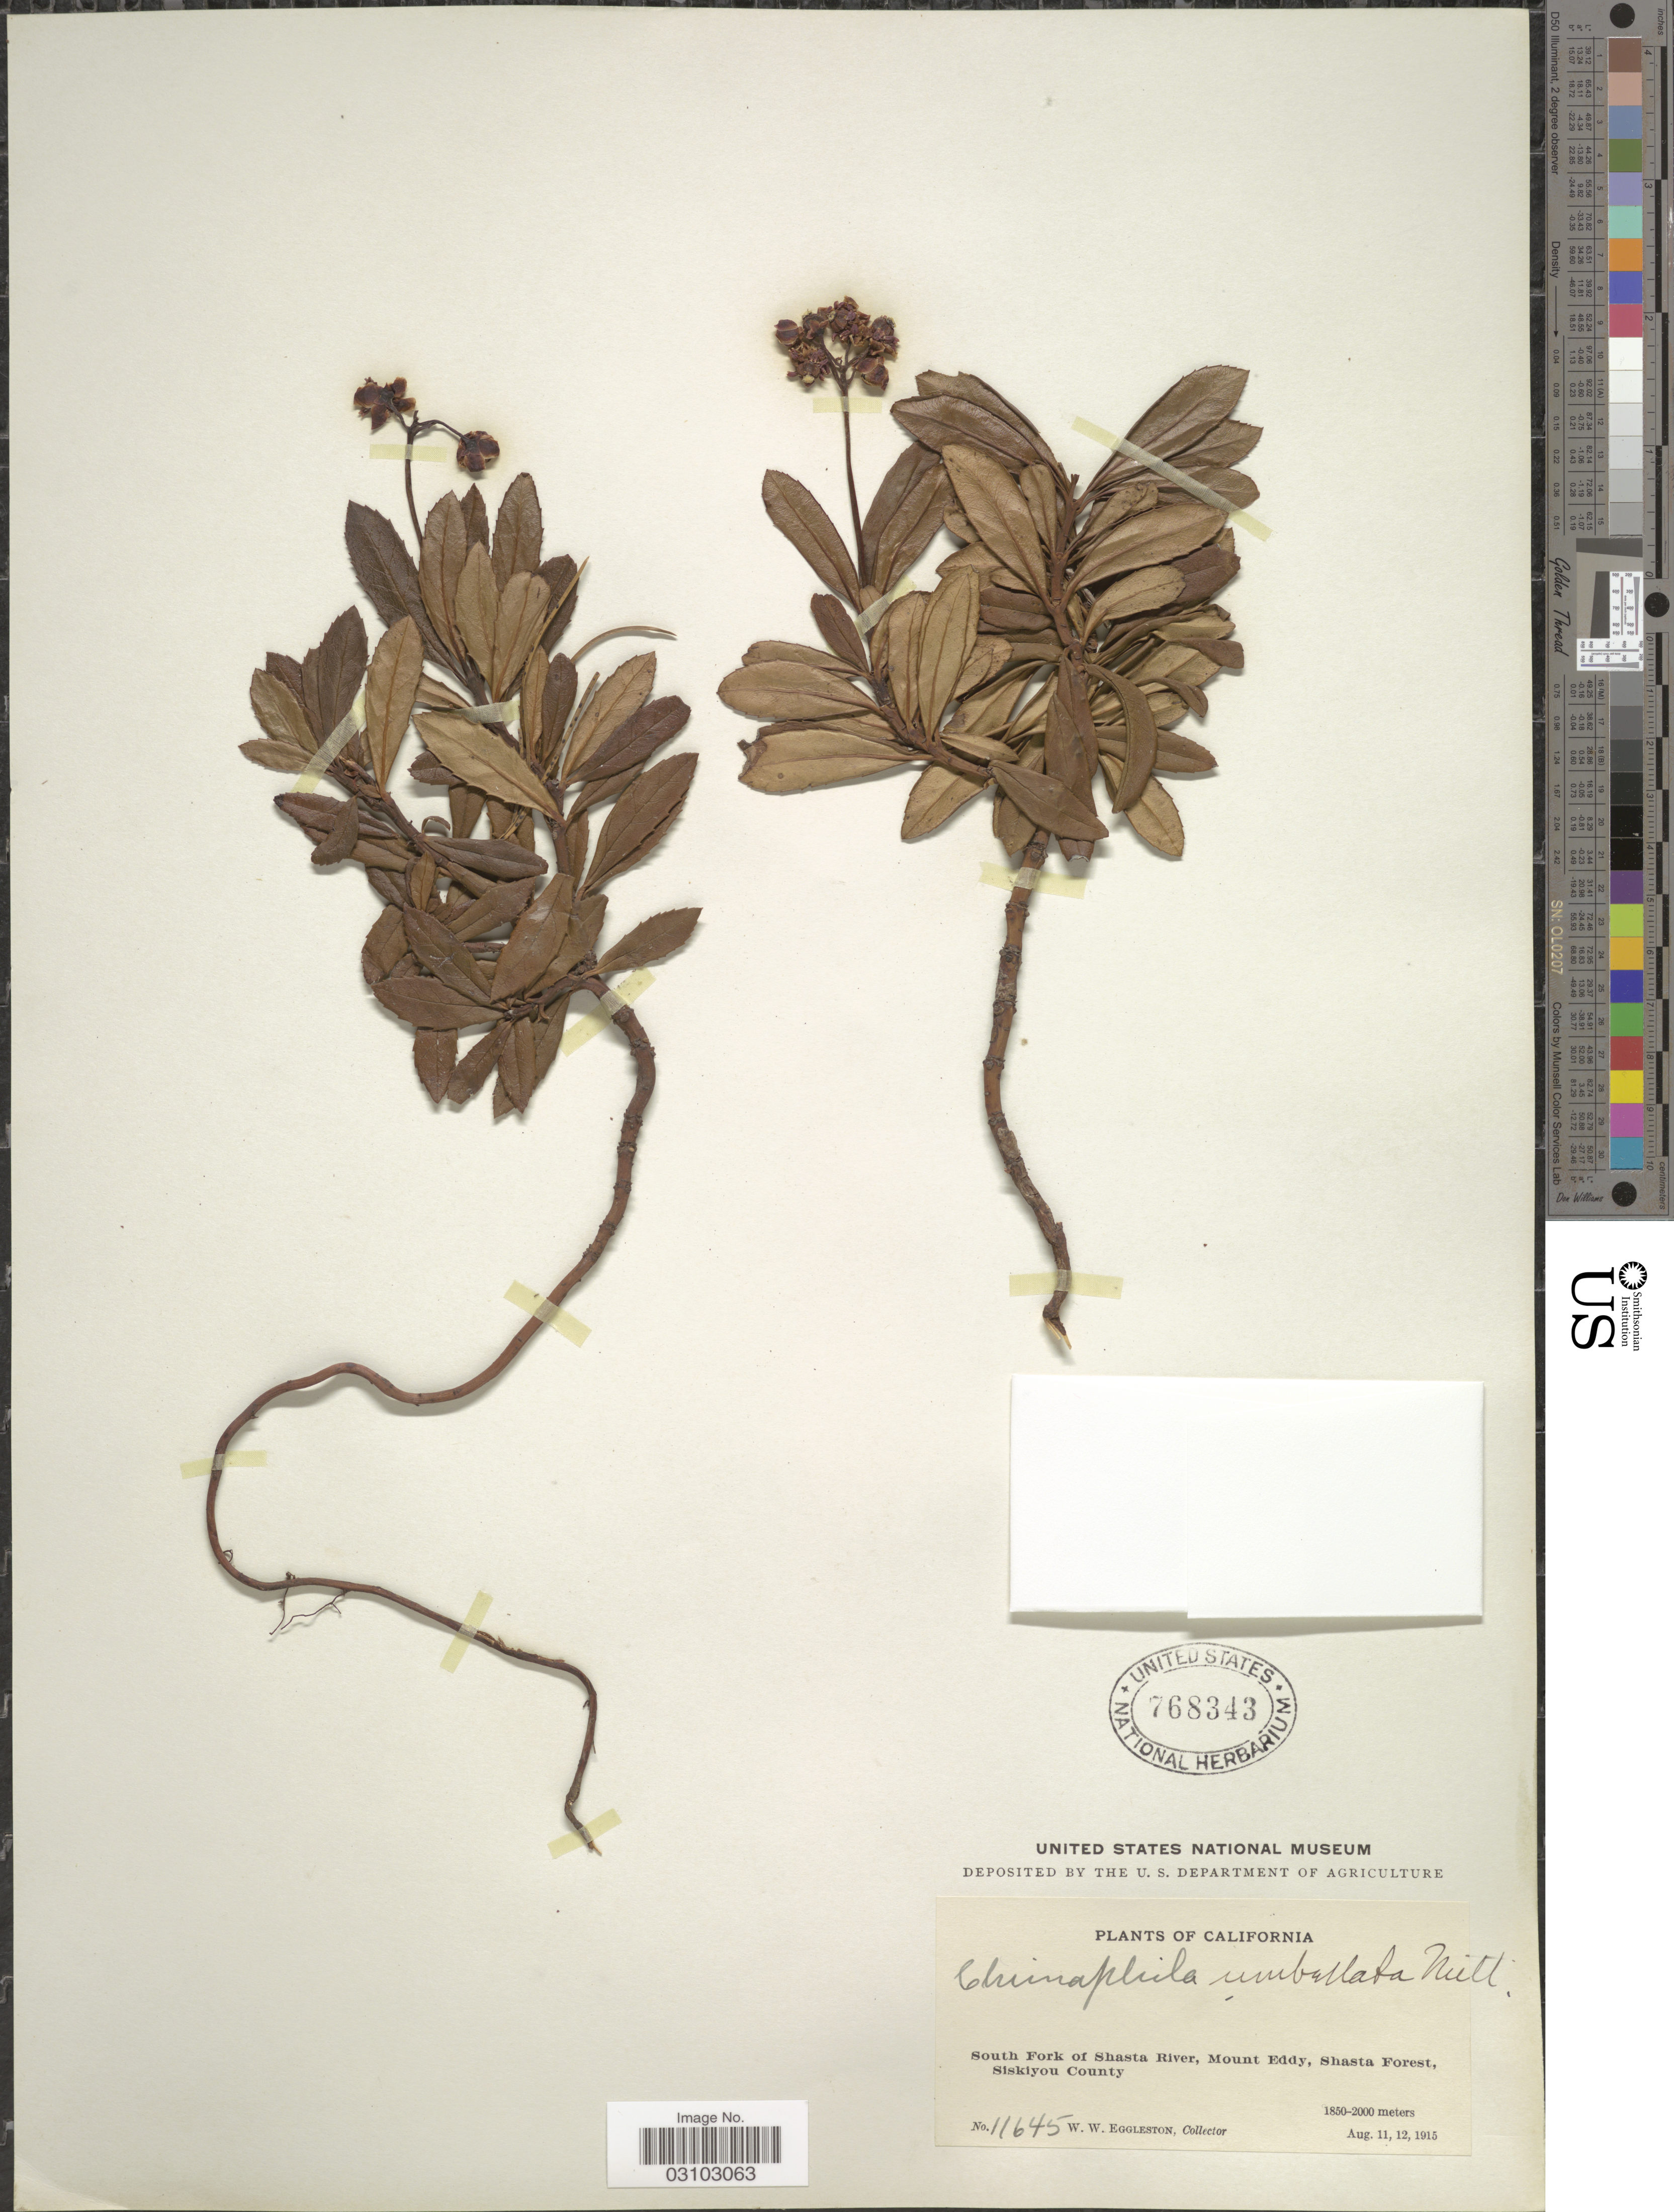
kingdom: Plantae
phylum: Tracheophyta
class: Magnoliopsida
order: Ericales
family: Ericaceae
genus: Chimaphila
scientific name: Chimaphila umbellata var. occidentalis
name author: (Rydb.) S.F. Blake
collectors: W. W. Eggleston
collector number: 11645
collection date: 1915-08-11/1915-08-12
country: United States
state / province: California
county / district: Siskiyou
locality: South Fork of Shasta River, Mount Eddy, Shasta Forest, Siskiyou County.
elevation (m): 1850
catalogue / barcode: US 768343